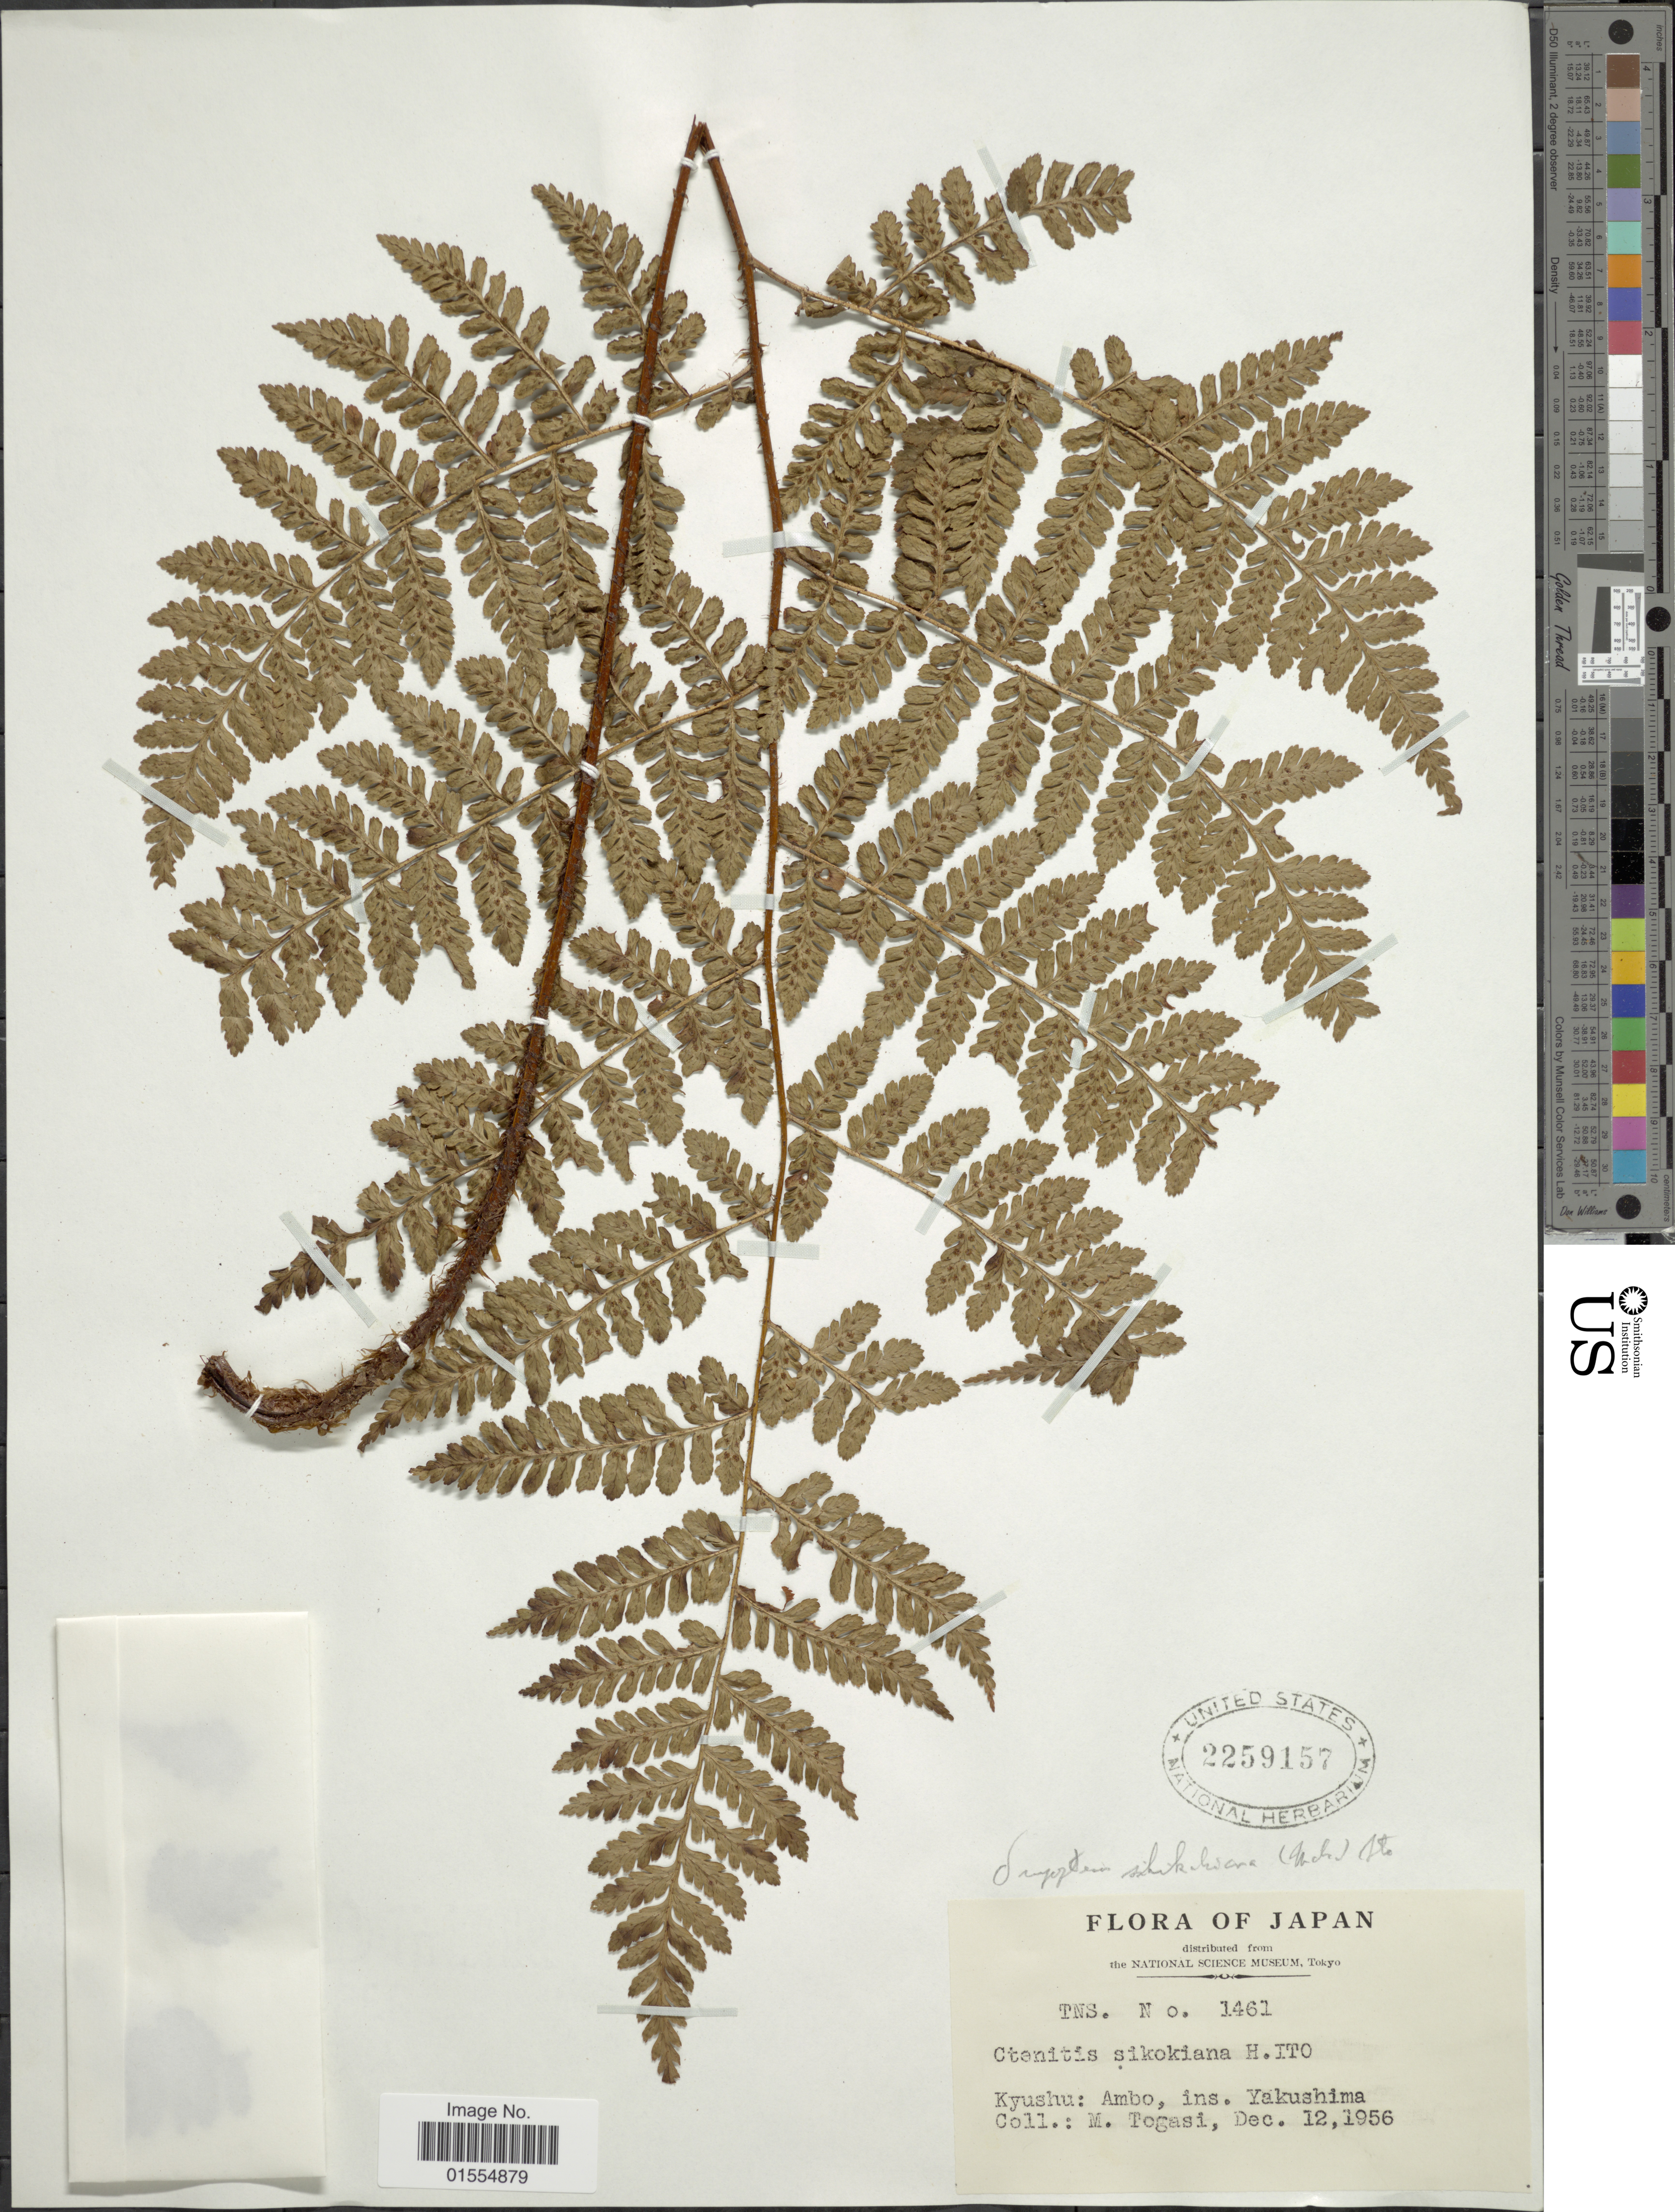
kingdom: Plantae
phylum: Tracheophyta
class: Polypodiopsida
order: Polypodiales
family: Dryopteridaceae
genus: Dryopteris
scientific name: Dryopteris shikokiana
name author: (Makino) C. Chr.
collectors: M. Togasi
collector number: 1461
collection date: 1956-12-12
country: Japan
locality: Kyûshû: Ambo, ins. Yakushima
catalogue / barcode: US 2259157